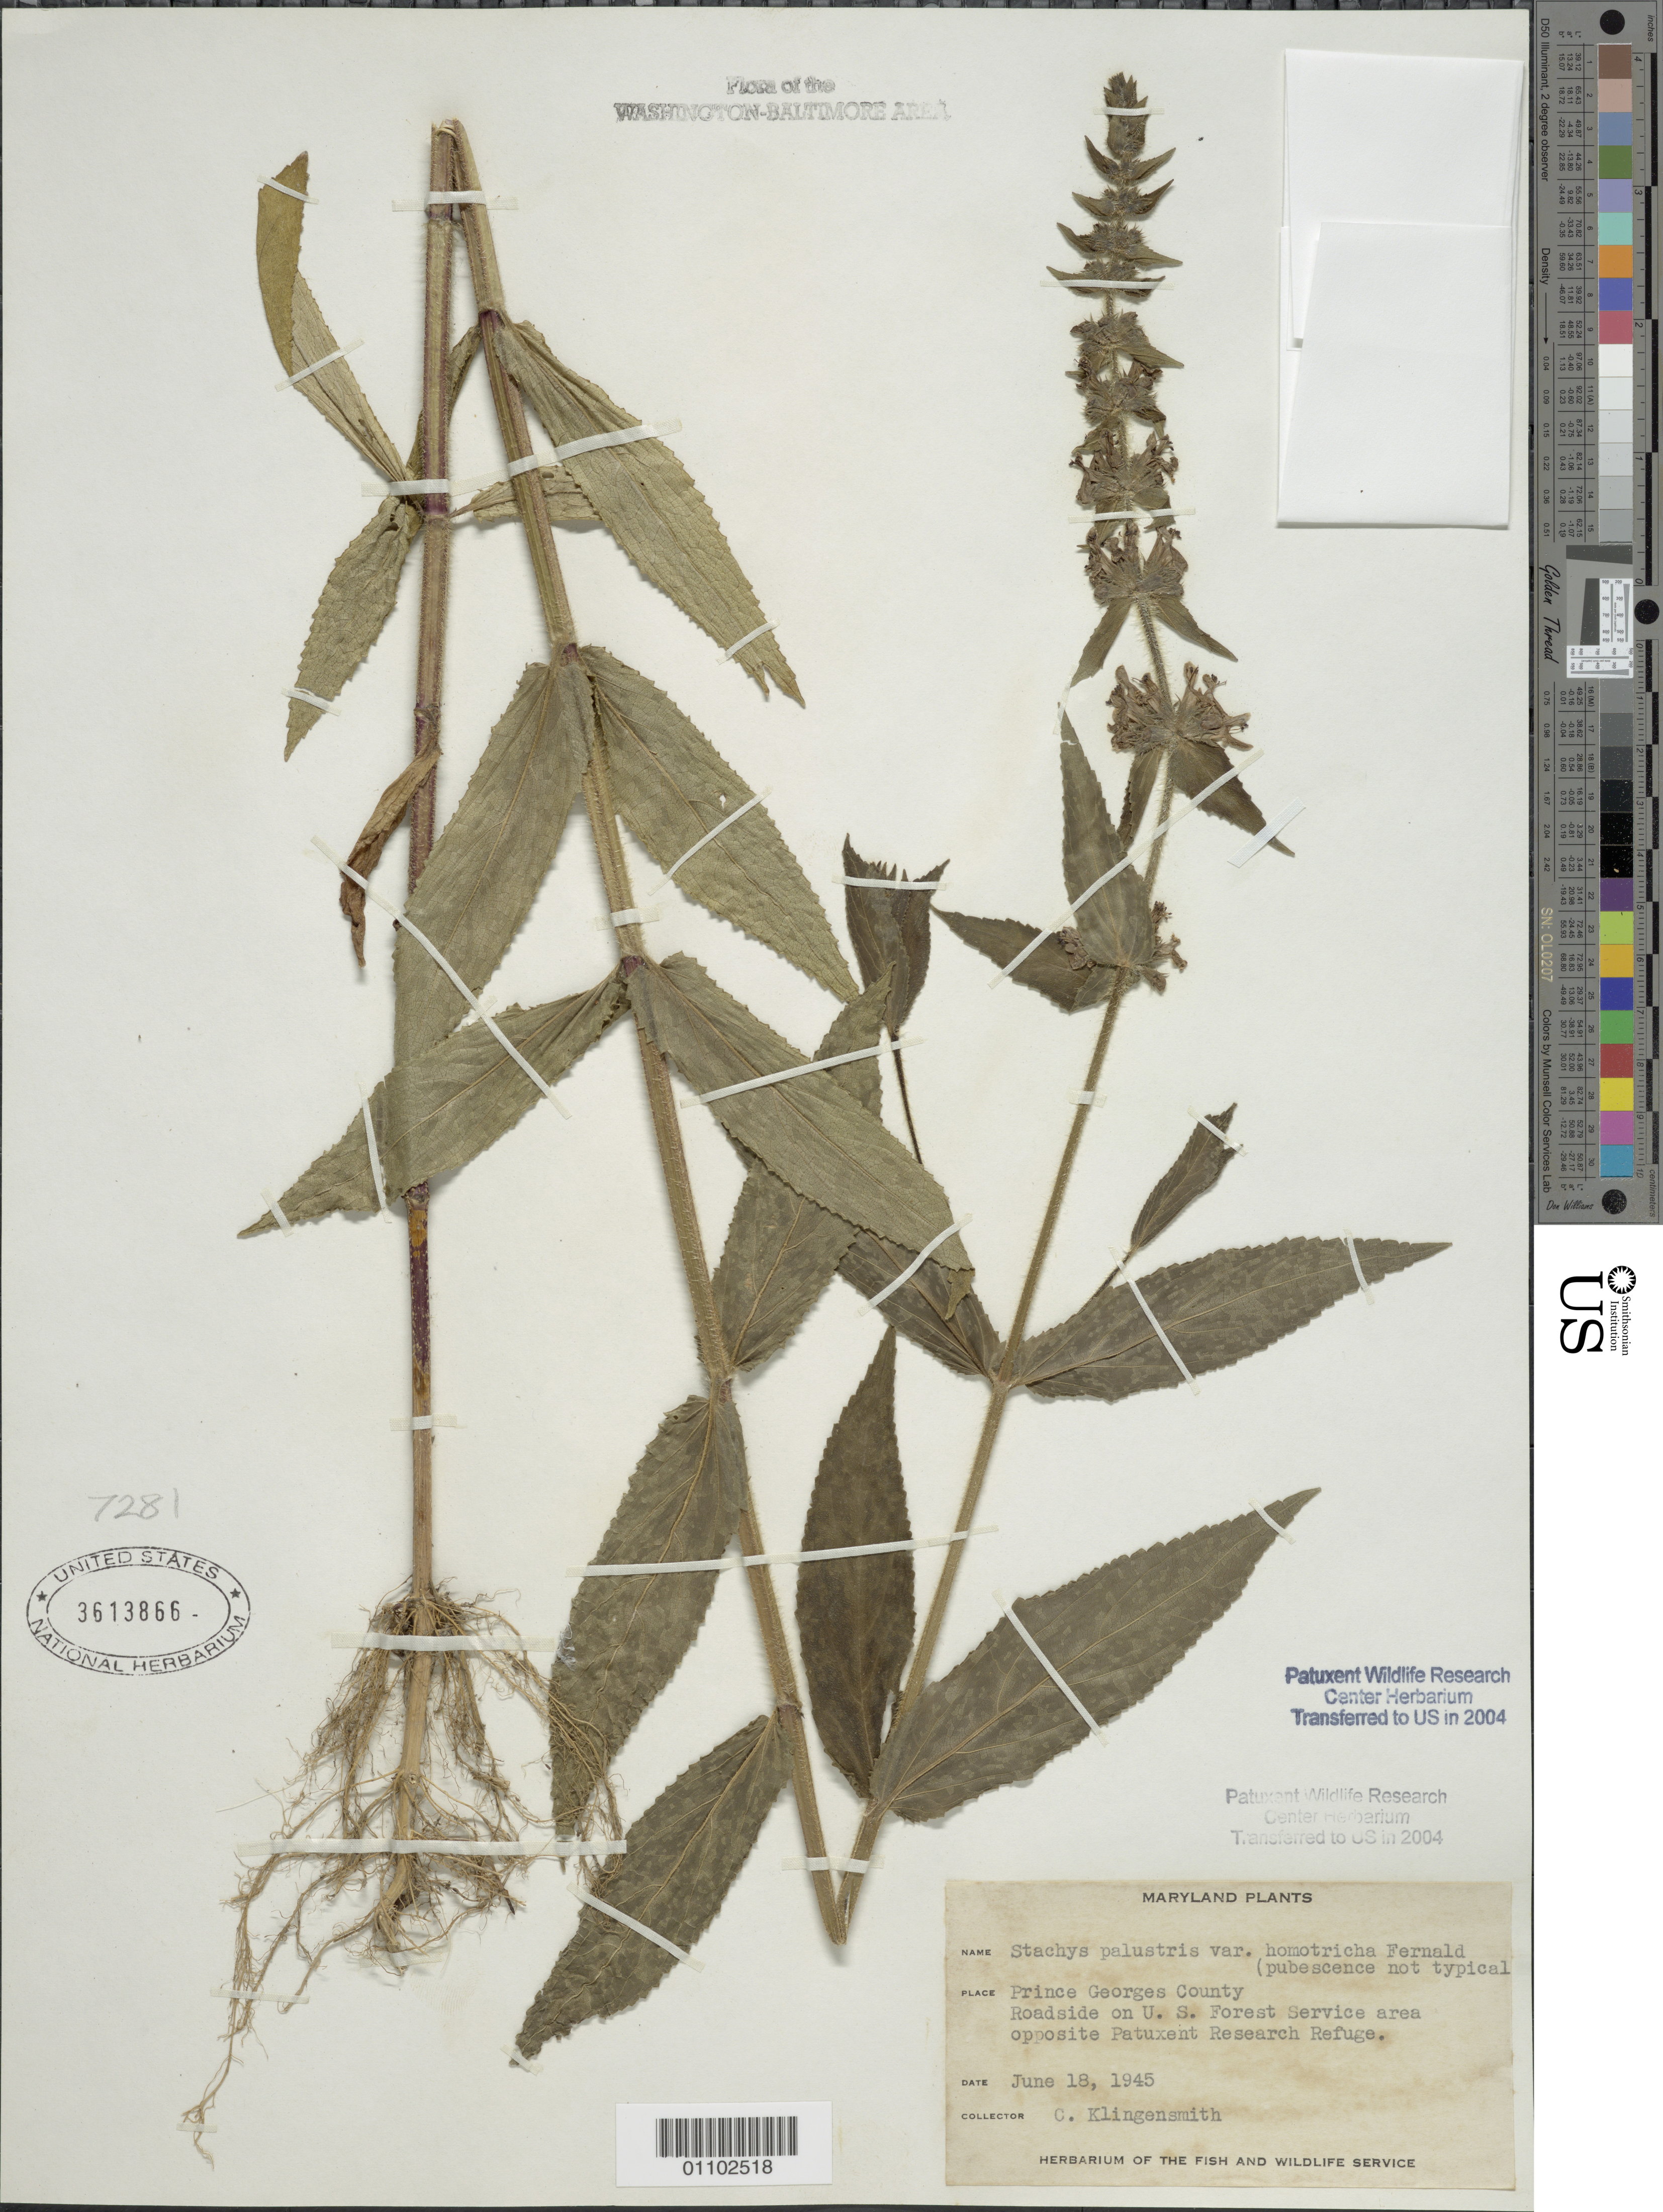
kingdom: Plantae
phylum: Tracheophyta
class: Magnoliopsida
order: Lamiales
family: Lamiaceae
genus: Stachys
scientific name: Stachys palustris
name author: L.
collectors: C. Klingensmith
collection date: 1945-06-18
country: United States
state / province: Maryland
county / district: Prince George's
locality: U.S. Forest Service area opposite Patuxent Research Refuge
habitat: Roadside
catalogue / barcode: US 3613866